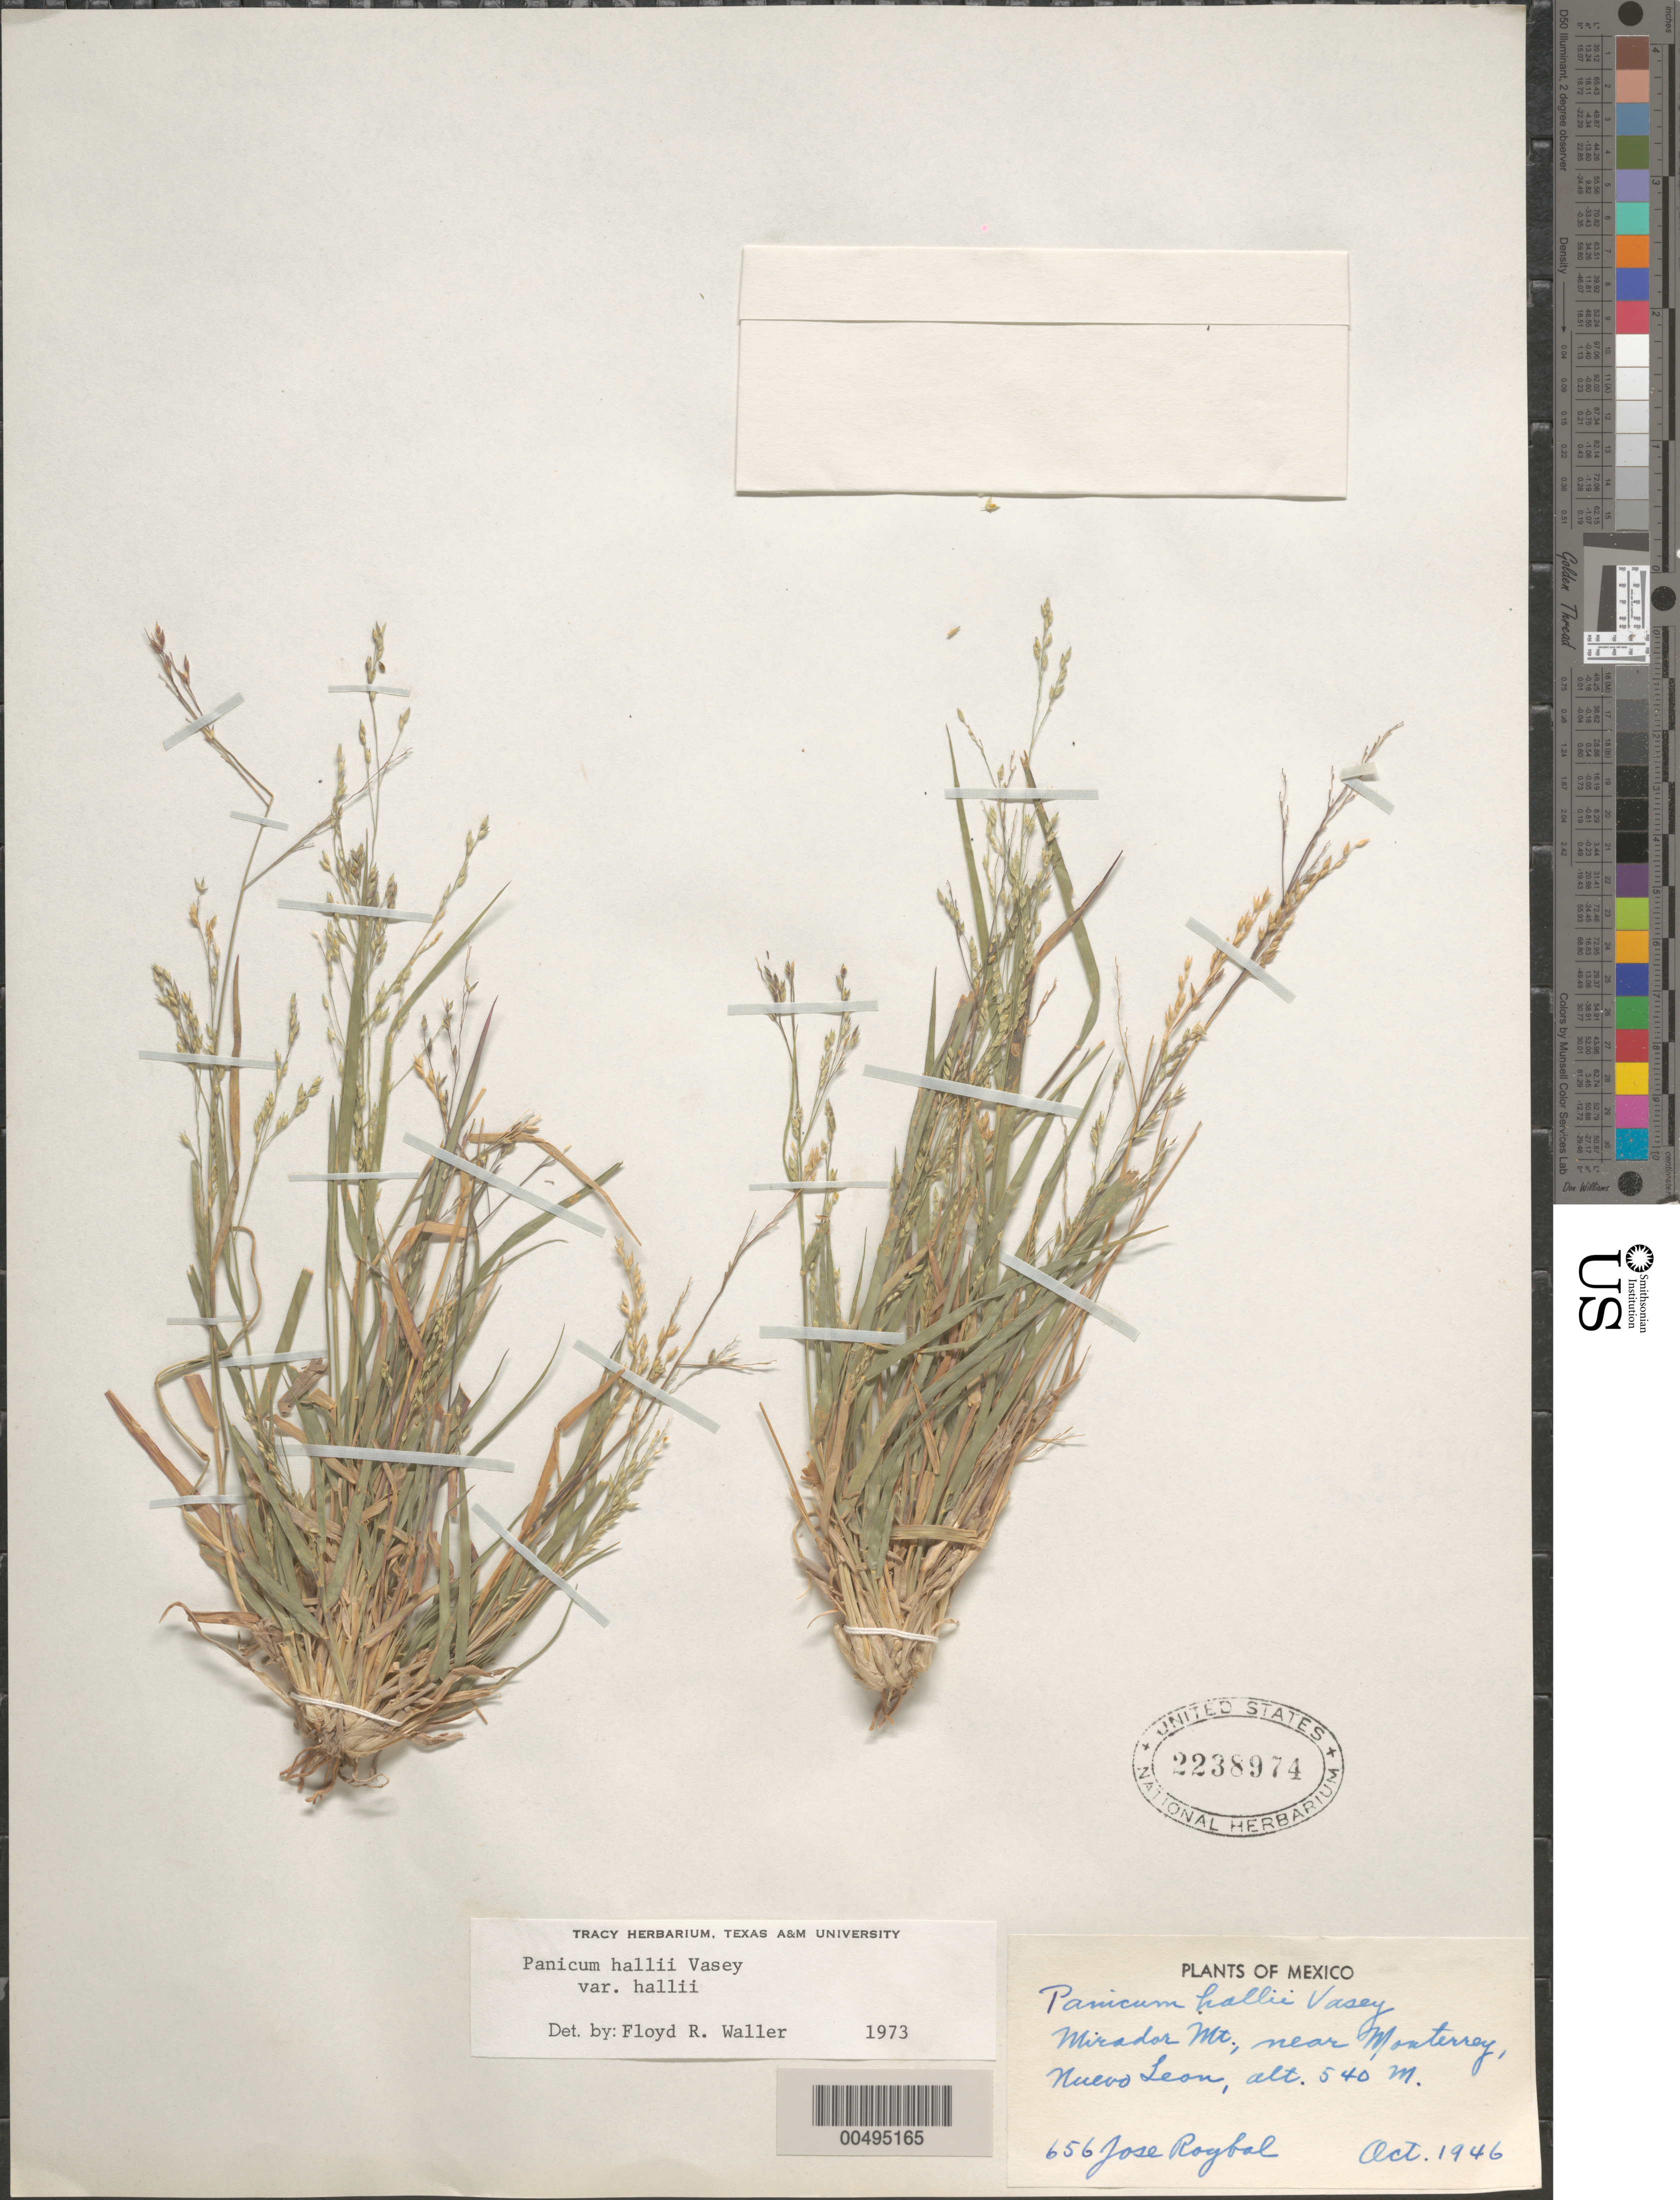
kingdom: Plantae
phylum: Tracheophyta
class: Liliopsida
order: Poales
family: Poaceae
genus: Panicum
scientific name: Panicum hallii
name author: Vasey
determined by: Waller, F. R.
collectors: J. J. Roybal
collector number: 656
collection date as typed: Oct 1946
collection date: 1946-10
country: Mexico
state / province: Nuevo León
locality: Mirador Mtn, near Monterrey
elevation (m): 540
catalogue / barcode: US 2238974